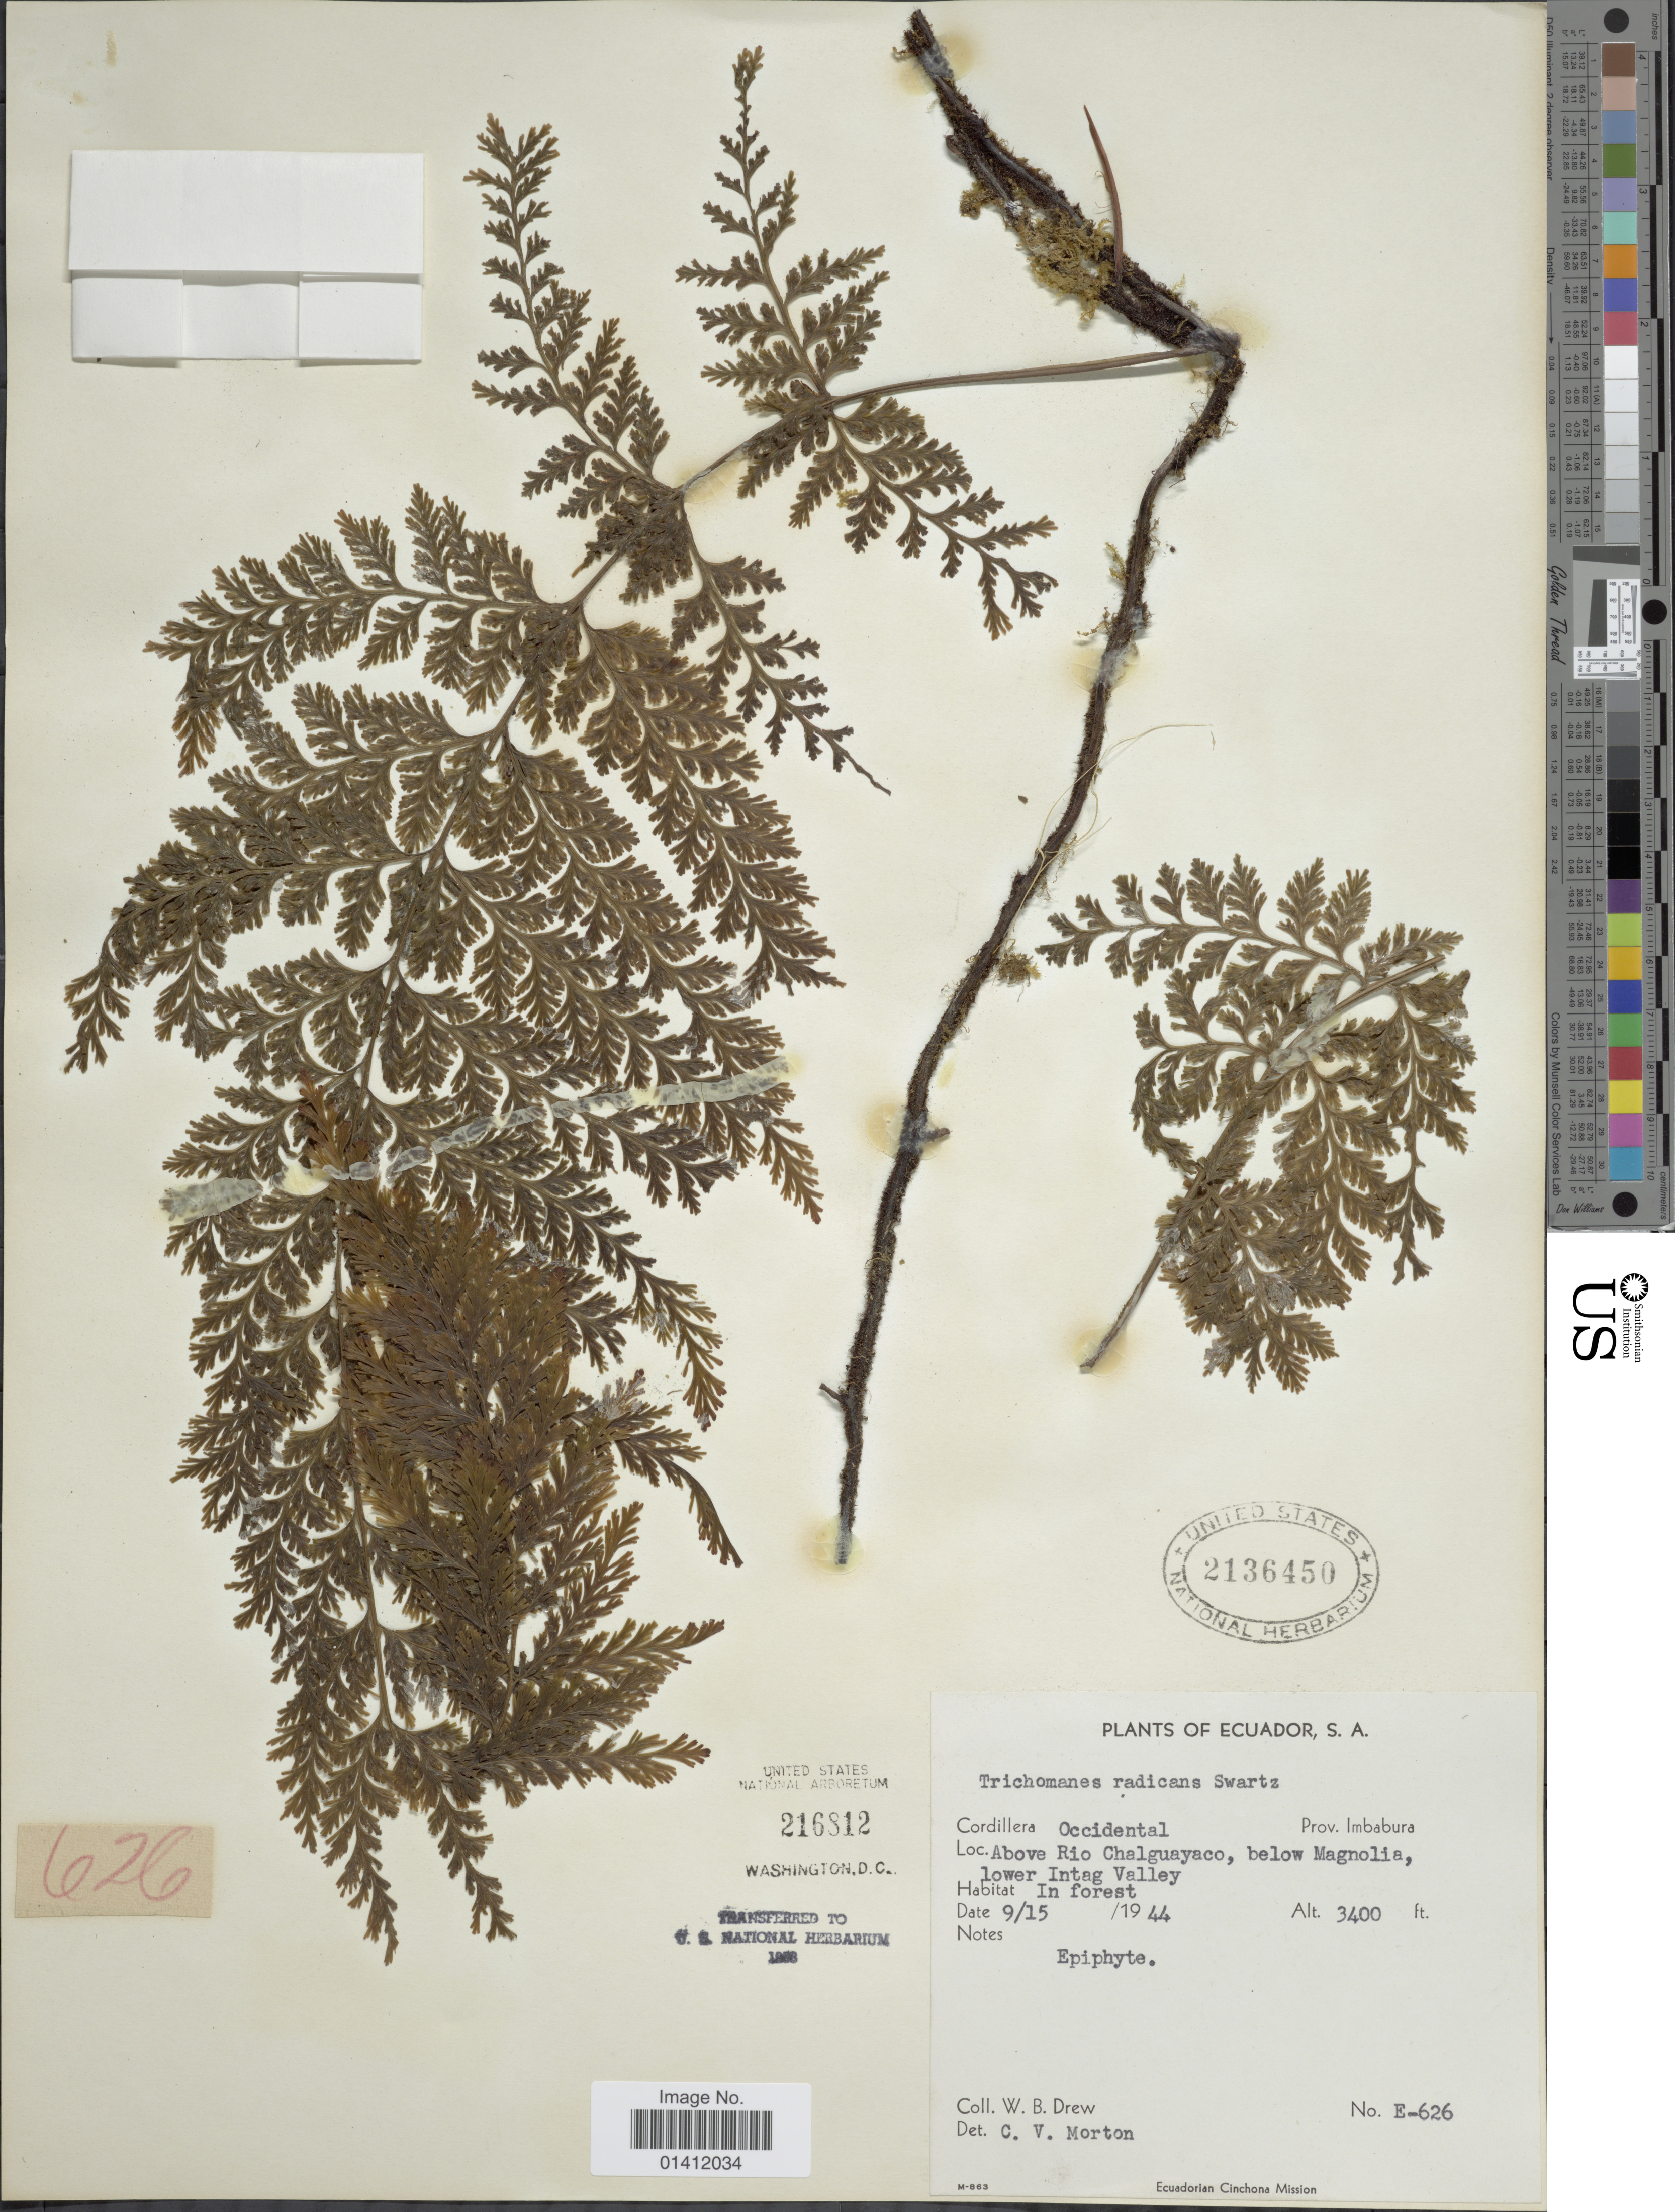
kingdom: Plantae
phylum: Tracheophyta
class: Polypodiopsida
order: Hymenophyllales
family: Hymenophyllaceae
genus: Vandenboschia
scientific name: Vandenboschia radicans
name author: (Sw.) Copel.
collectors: W. B. Drew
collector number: E-626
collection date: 1944-09-15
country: Ecuador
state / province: Imbabura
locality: S. A. Cordillera Occidental. Prov. Imbabura. Above Rio Chalguayaco, below Magnolia, lower Intag Valley.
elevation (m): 1036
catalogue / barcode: US 2136450